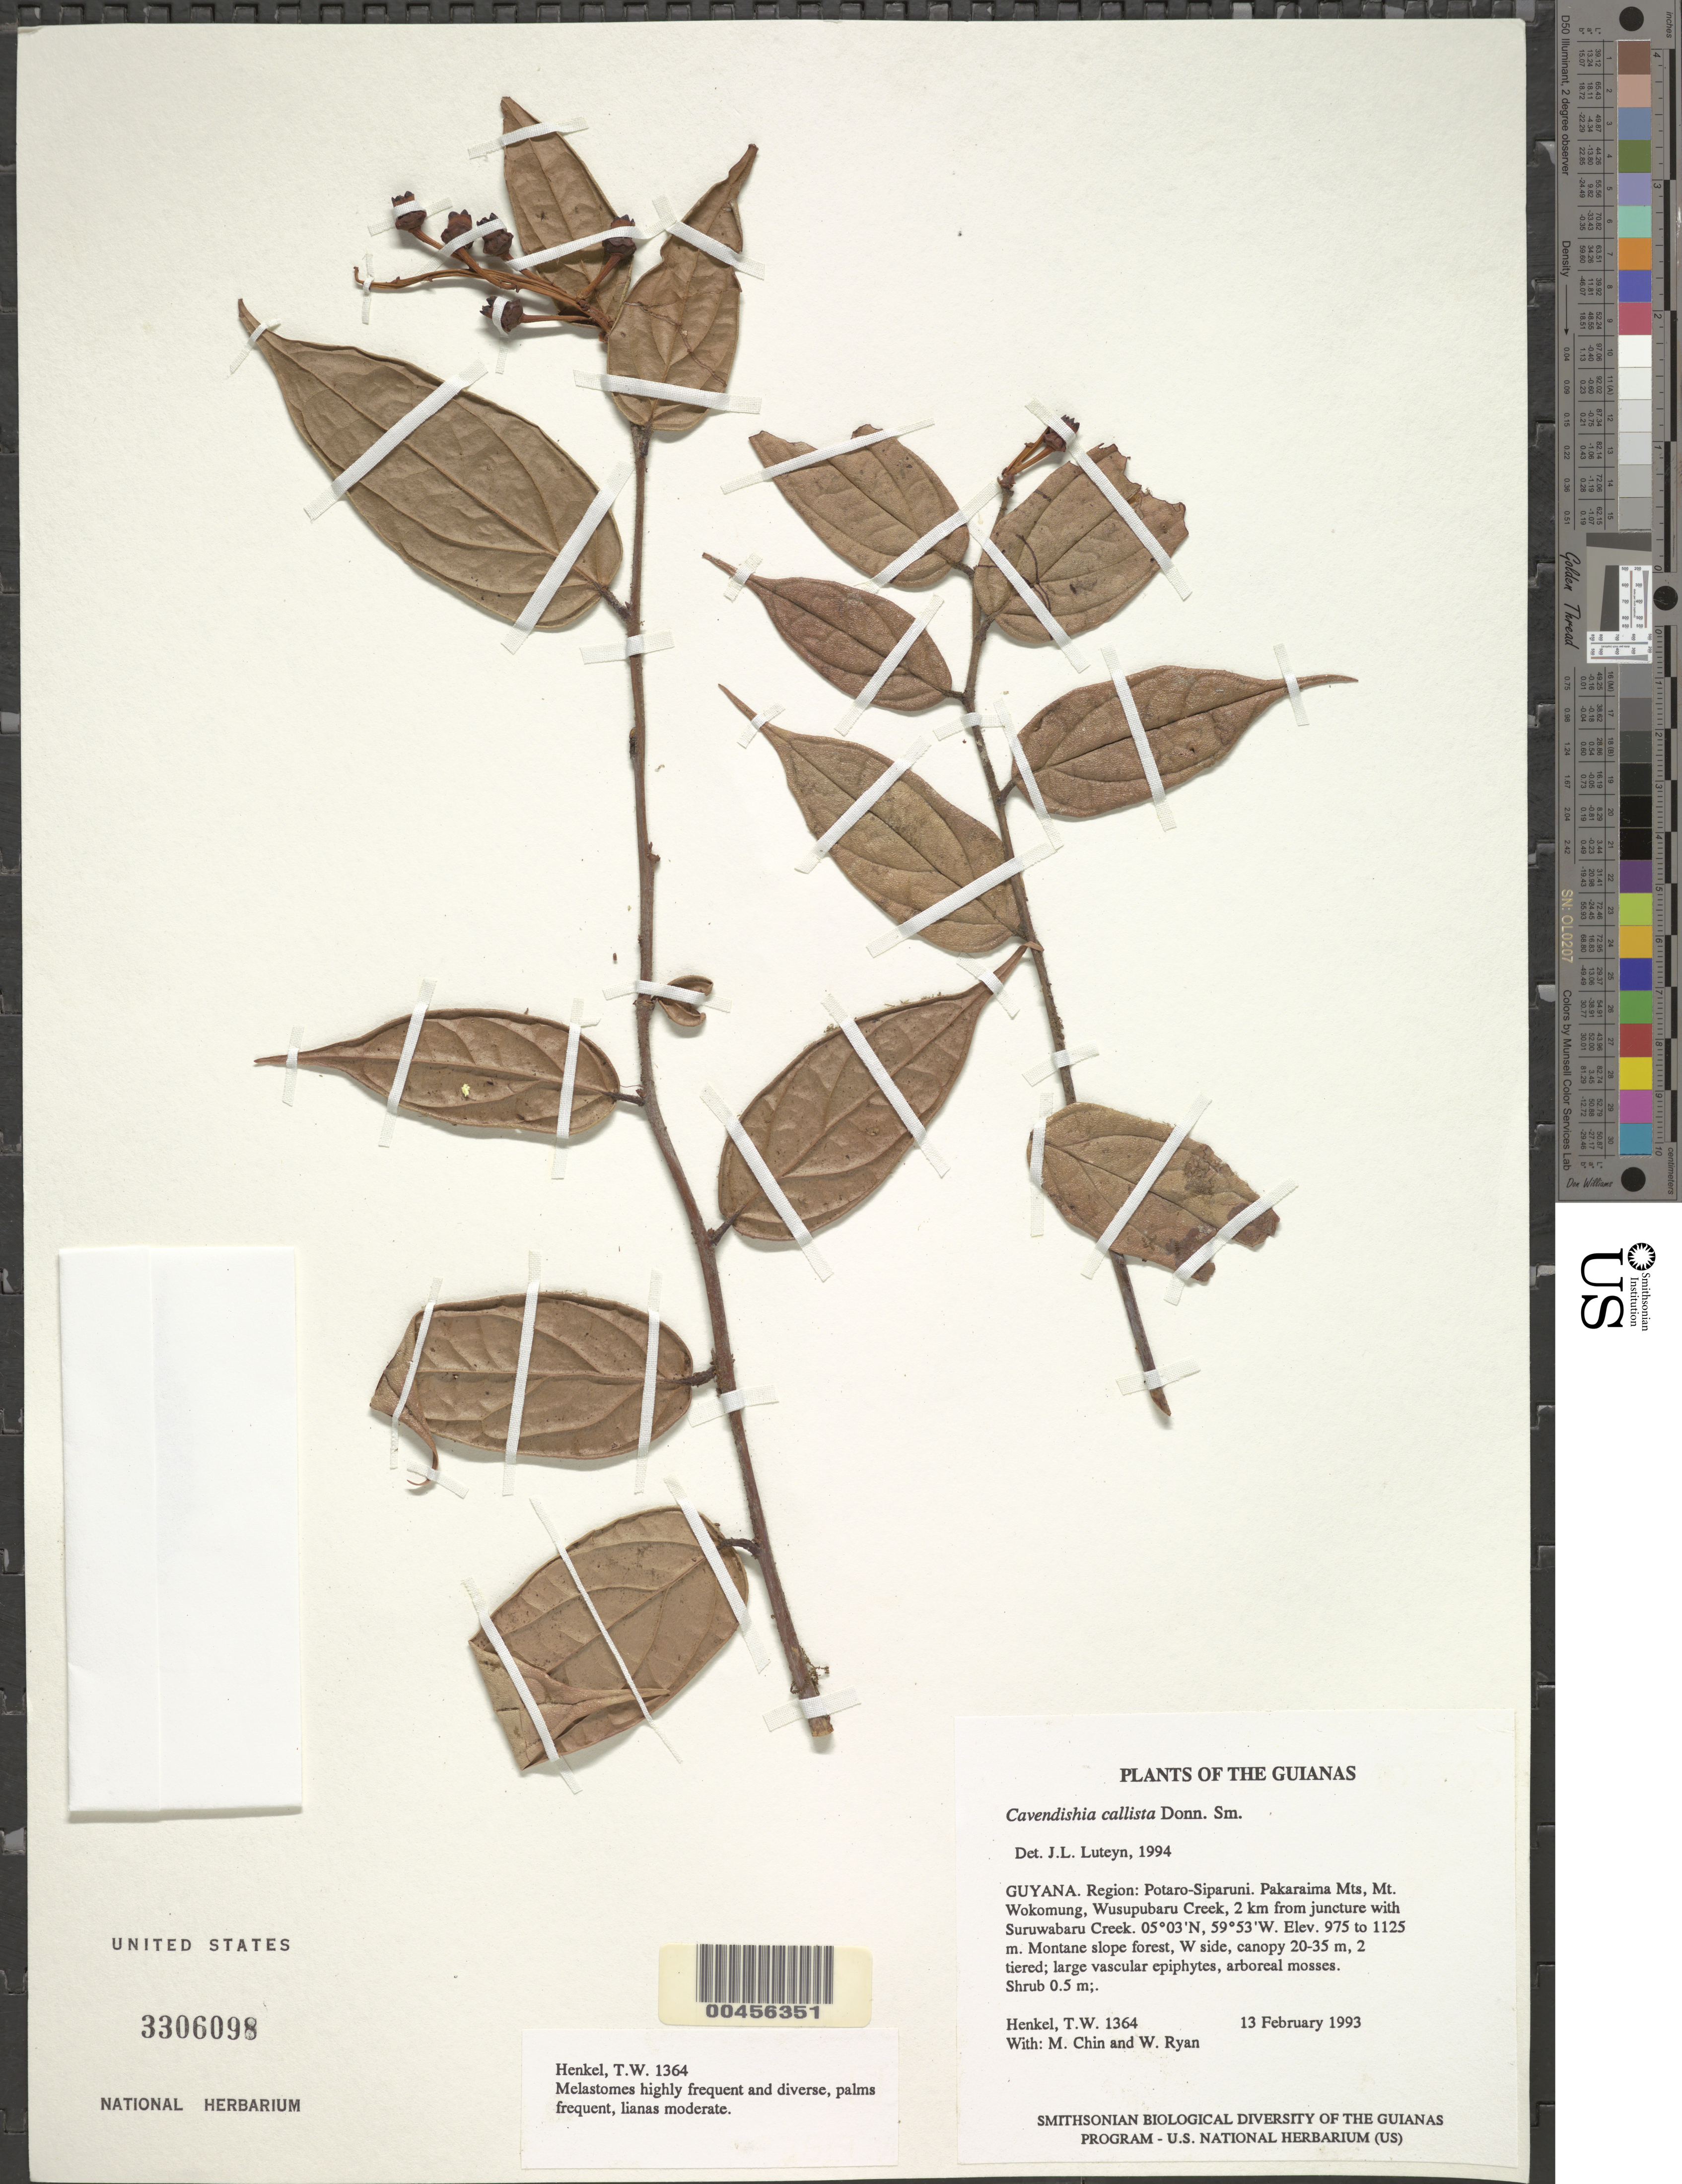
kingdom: Plantae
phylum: Tracheophyta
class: Magnoliopsida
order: Ericales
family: Ericaceae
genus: Cavendishia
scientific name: Cavendishia callista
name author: Donn. Sm.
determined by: Luteyn, J. L.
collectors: T. Henkel, M. Chin & W. Ryan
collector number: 1364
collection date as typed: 13 February 1993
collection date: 1993-02-13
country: Guyana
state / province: Potaro-Siparuni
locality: Pakaraima Mts, Mt. Wokomung, Wusupubaru Creek, 2 km from juncture with Suruwabaru Creek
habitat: Montane slope forest, W side, canopy 20-35 m, 2 tiered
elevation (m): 975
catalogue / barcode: US 3306098